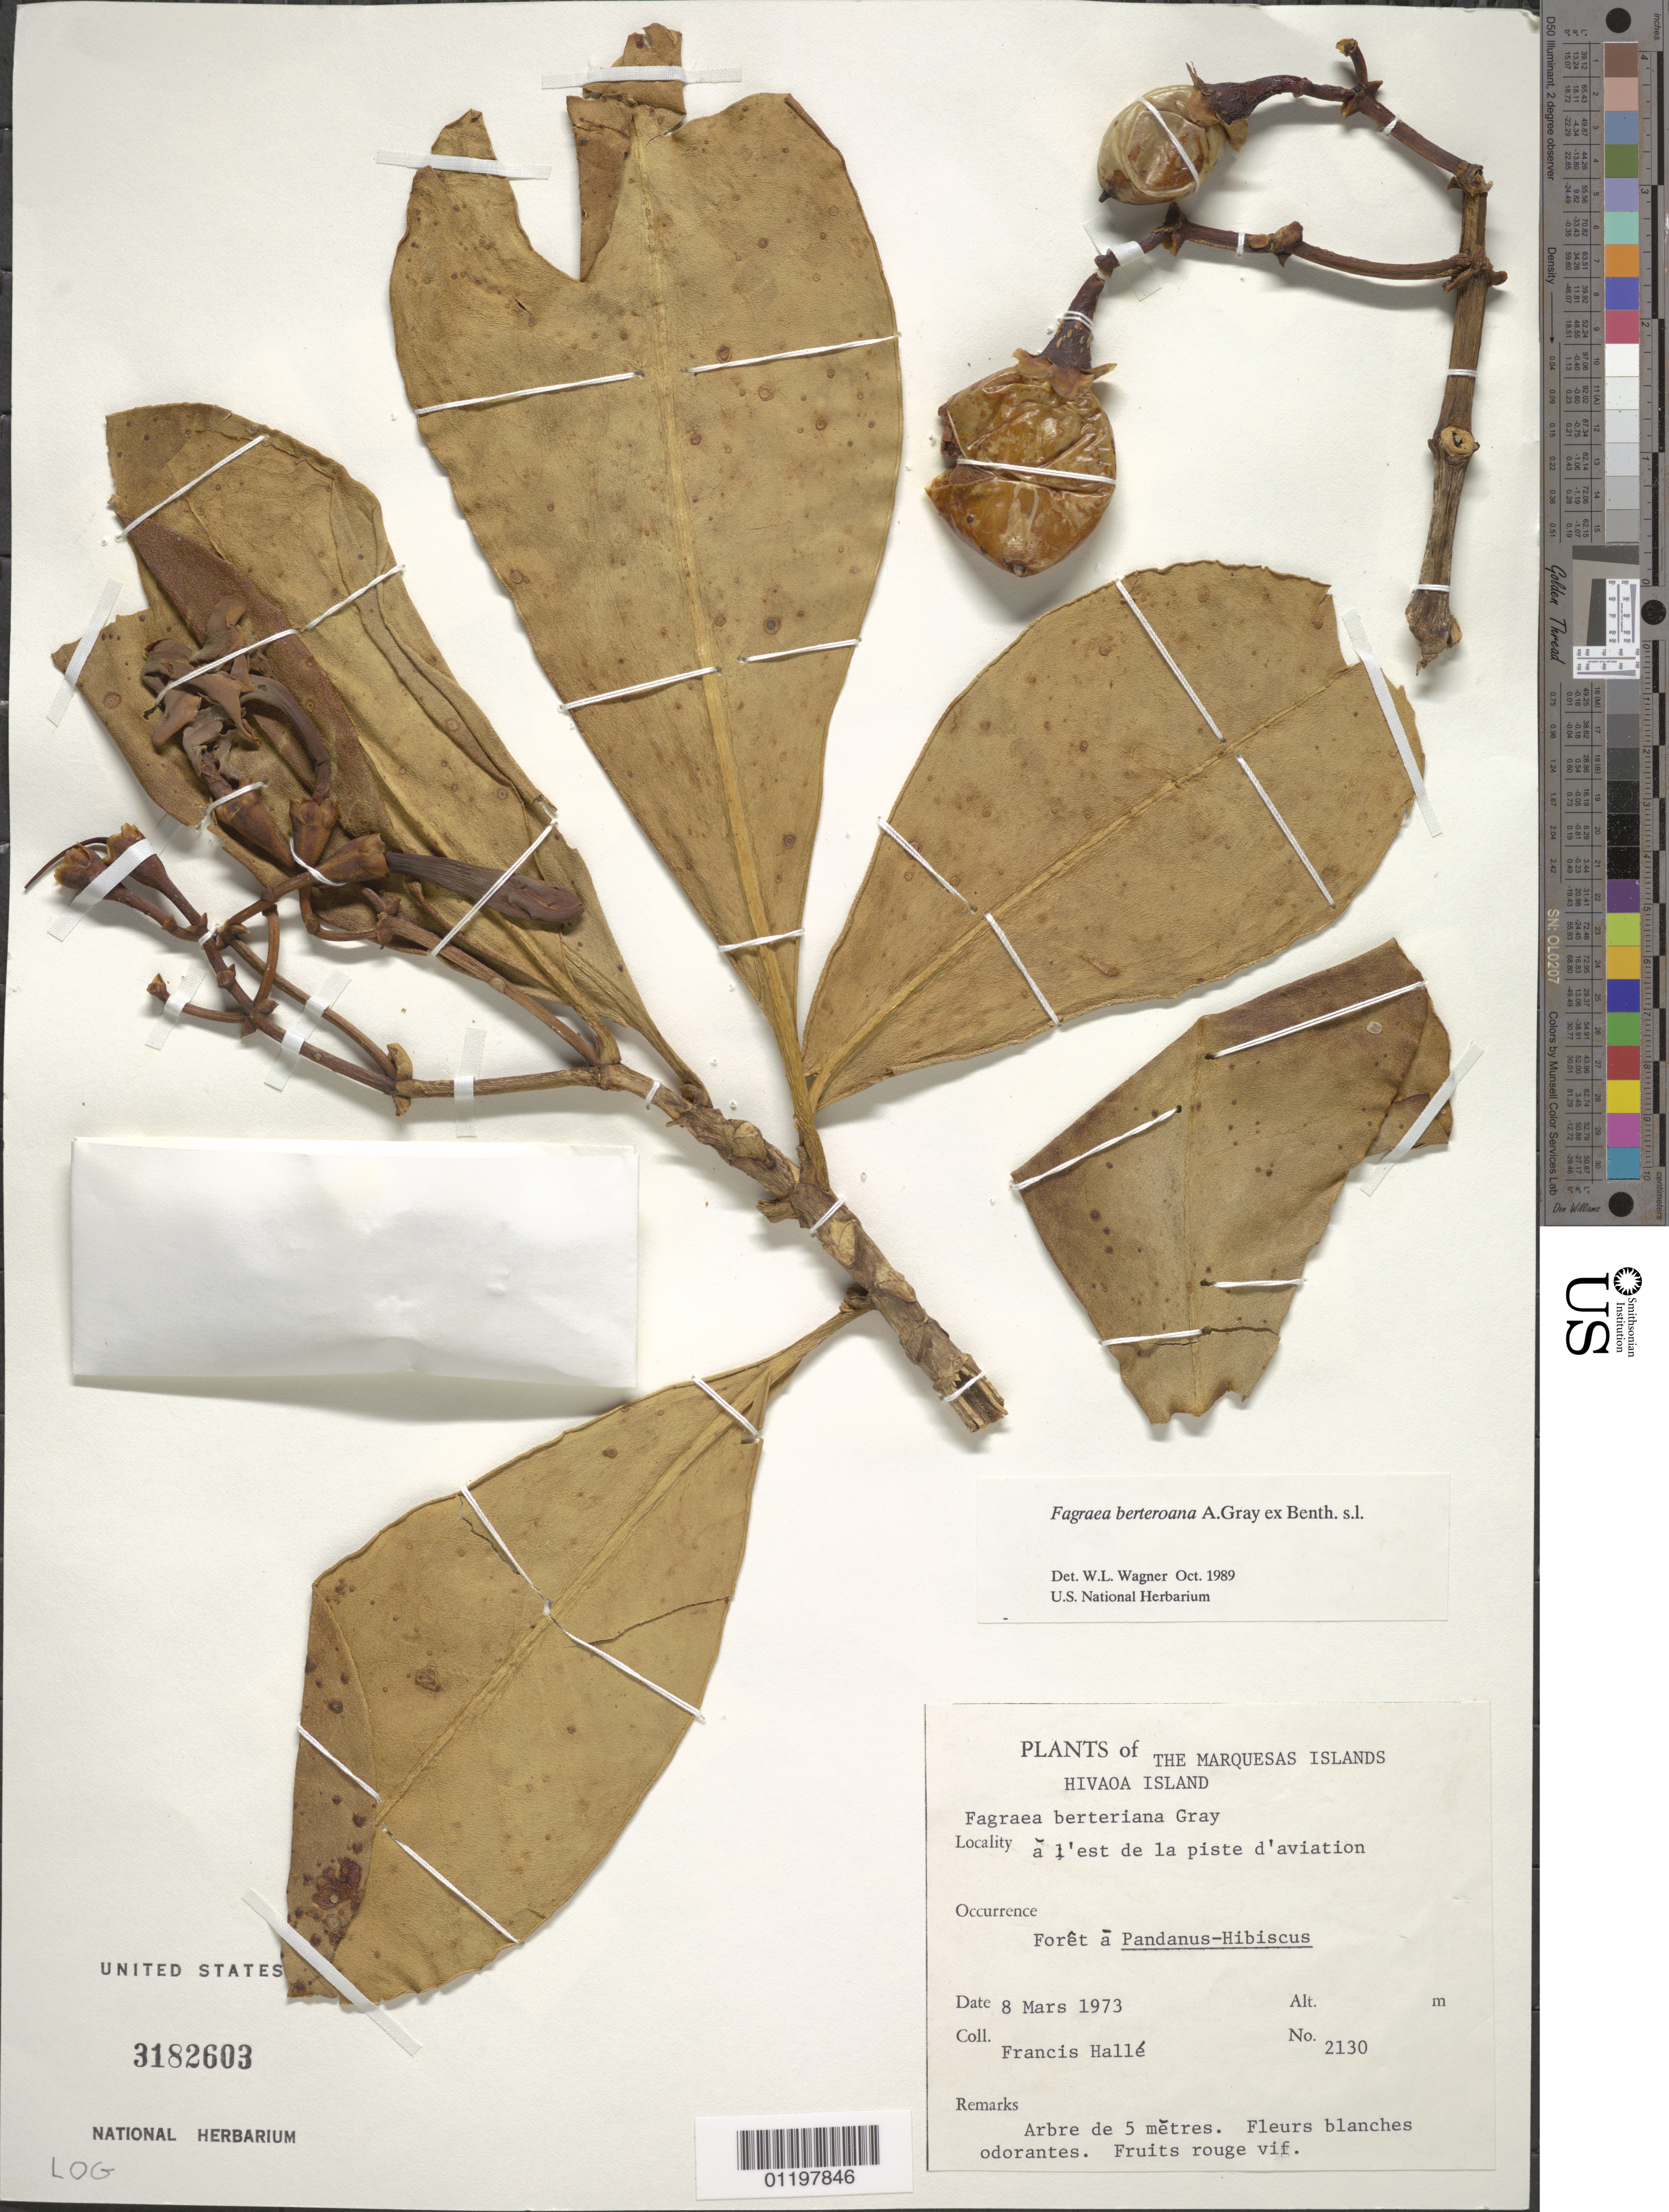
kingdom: Plantae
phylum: Tracheophyta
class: Magnoliopsida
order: Gentianales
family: Gentianaceae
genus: Fagraea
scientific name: Fagraea berteroana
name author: A. Gray ex Benth.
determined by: Wagner, W. L., (BOT), Smithsonian Institution - National Museum of Natural History (UNITED STATES)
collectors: F. Hallé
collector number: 2130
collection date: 1973-03-08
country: French Polynesia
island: Hiva Oa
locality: à l'est de la piste d'aviation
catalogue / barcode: US 3182603